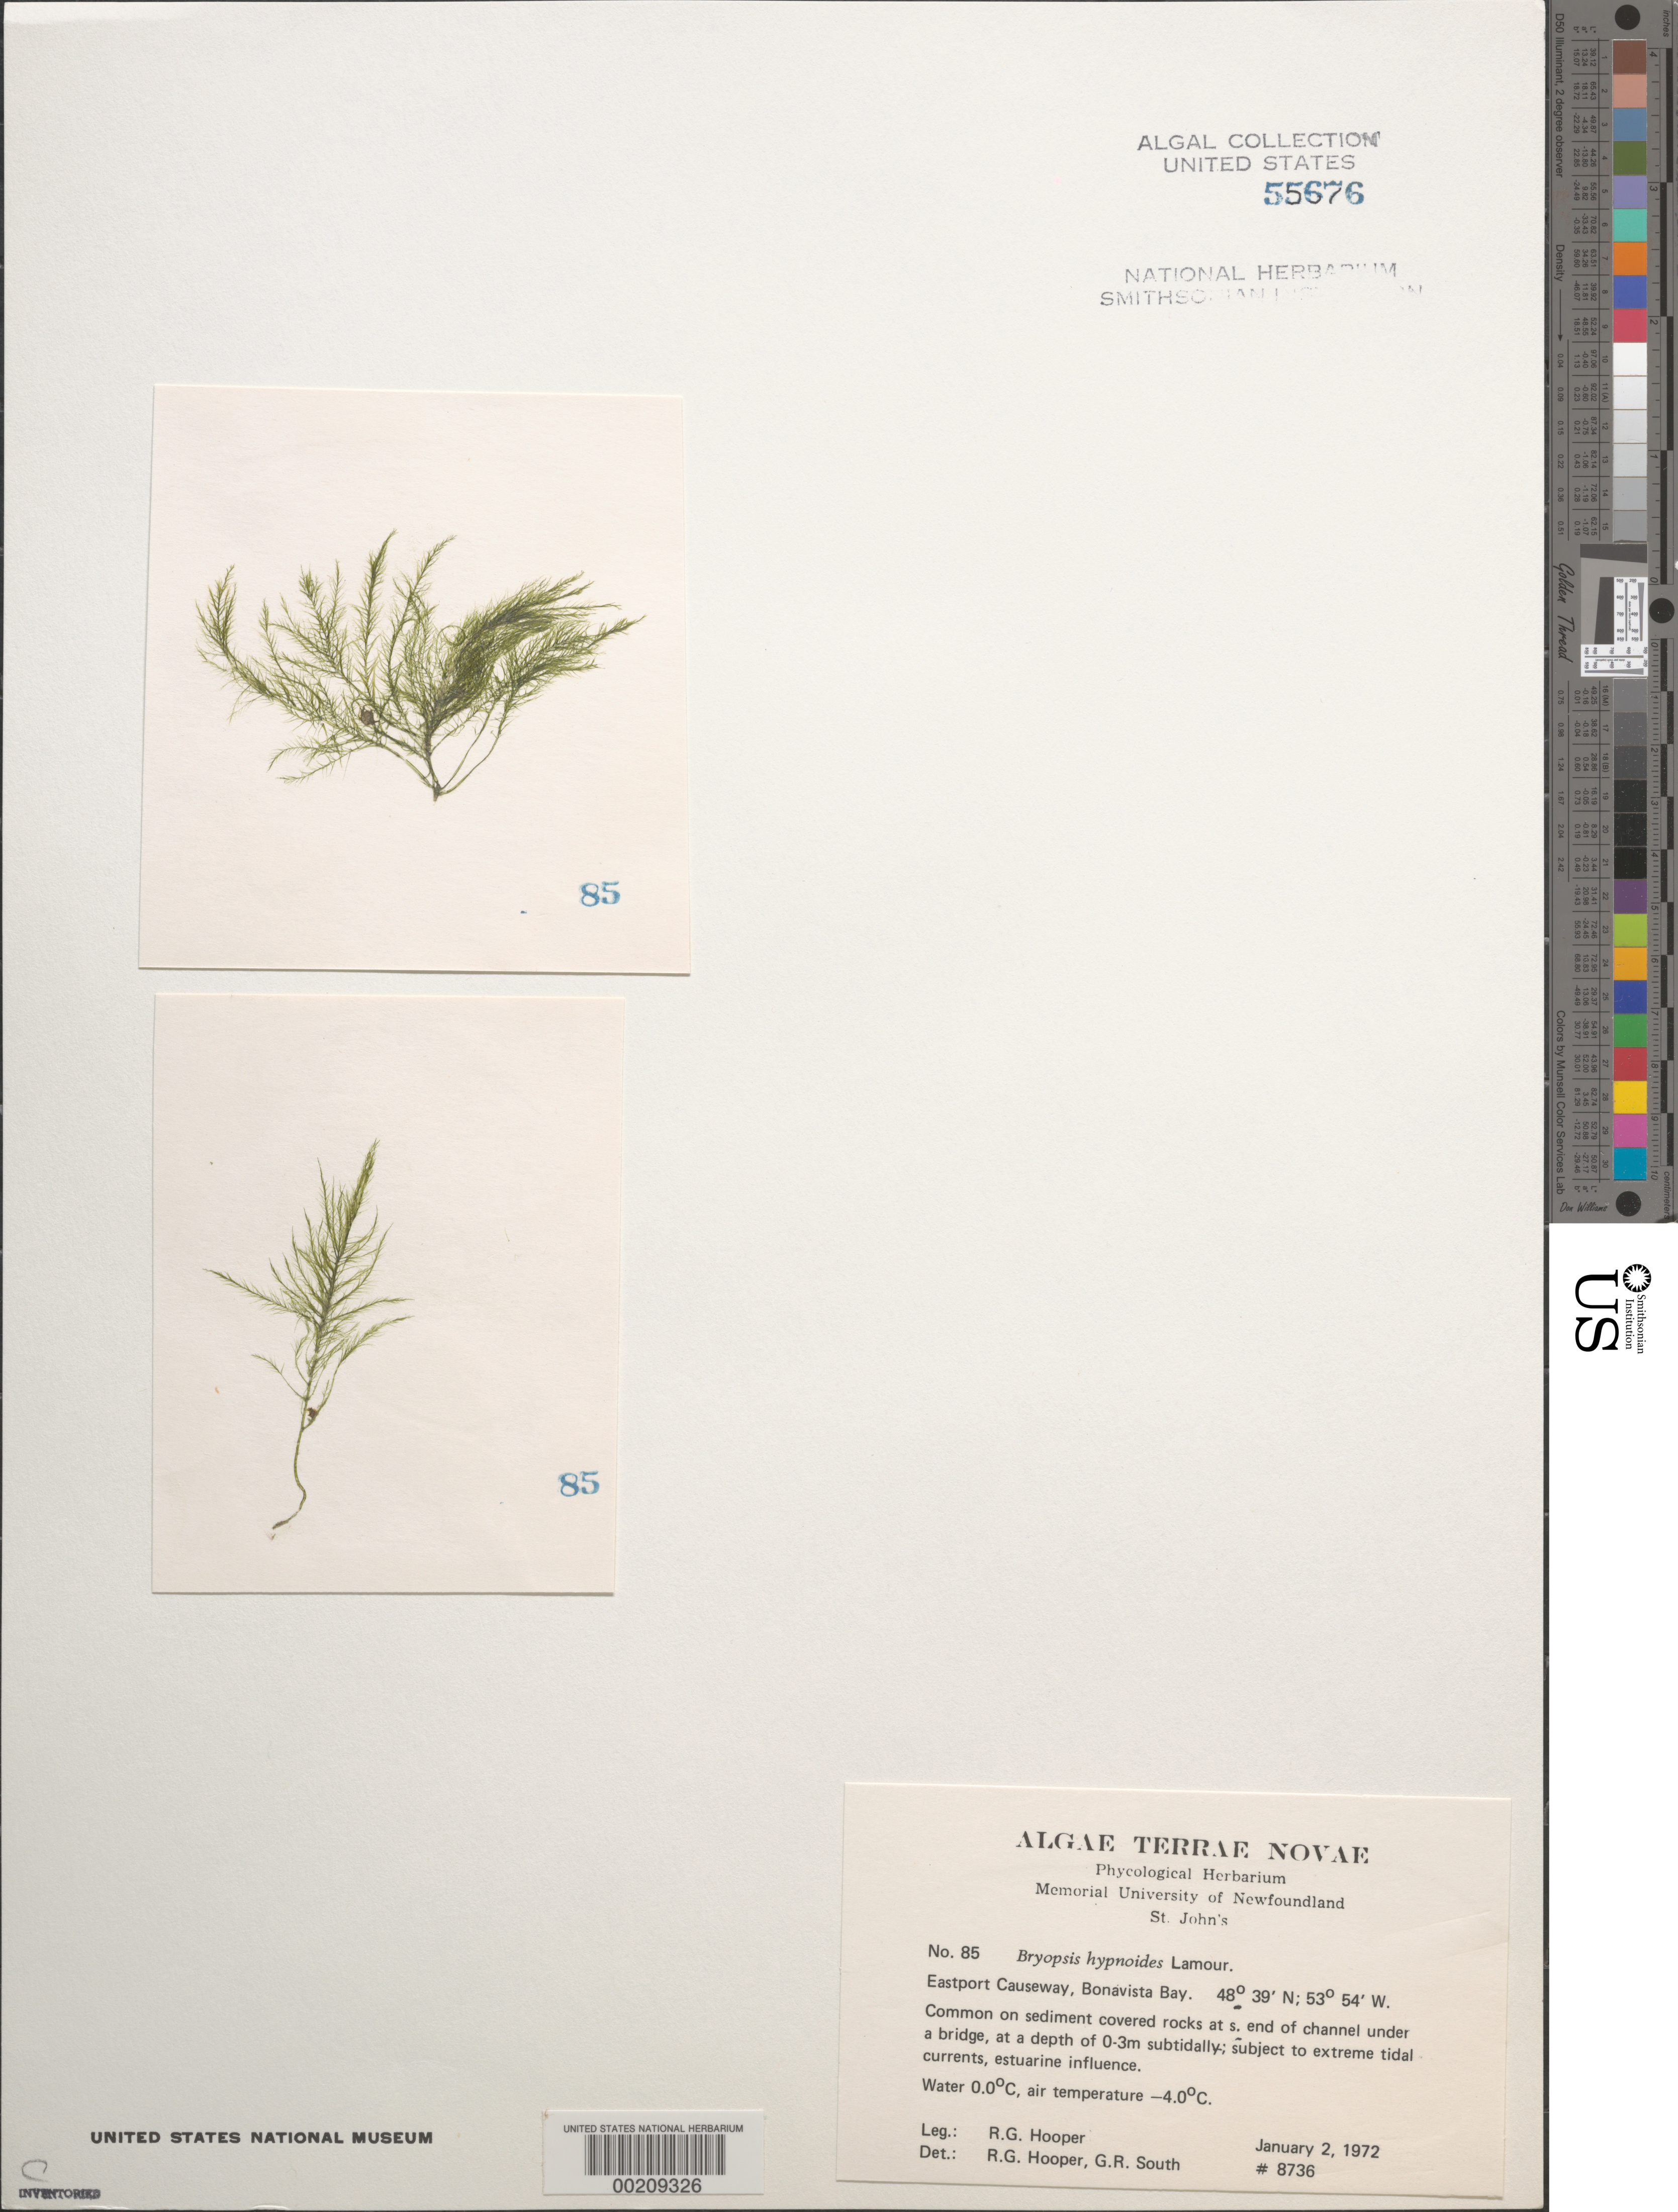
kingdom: Plantae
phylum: Chlorophyta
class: Ulvophyceae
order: Bryopsidales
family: Bryopsidaceae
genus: Bryopsis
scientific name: Bryopsis hypnoides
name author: J.V.Lamouroux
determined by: Hooper, R. G.; South, G. R.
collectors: R. G. Hooper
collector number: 8736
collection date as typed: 02 Jan 1972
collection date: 1972-01-02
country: Canada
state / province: Newfoundland and Labrador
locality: Bonavista Bay, Eastport Causeway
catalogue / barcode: US 55676